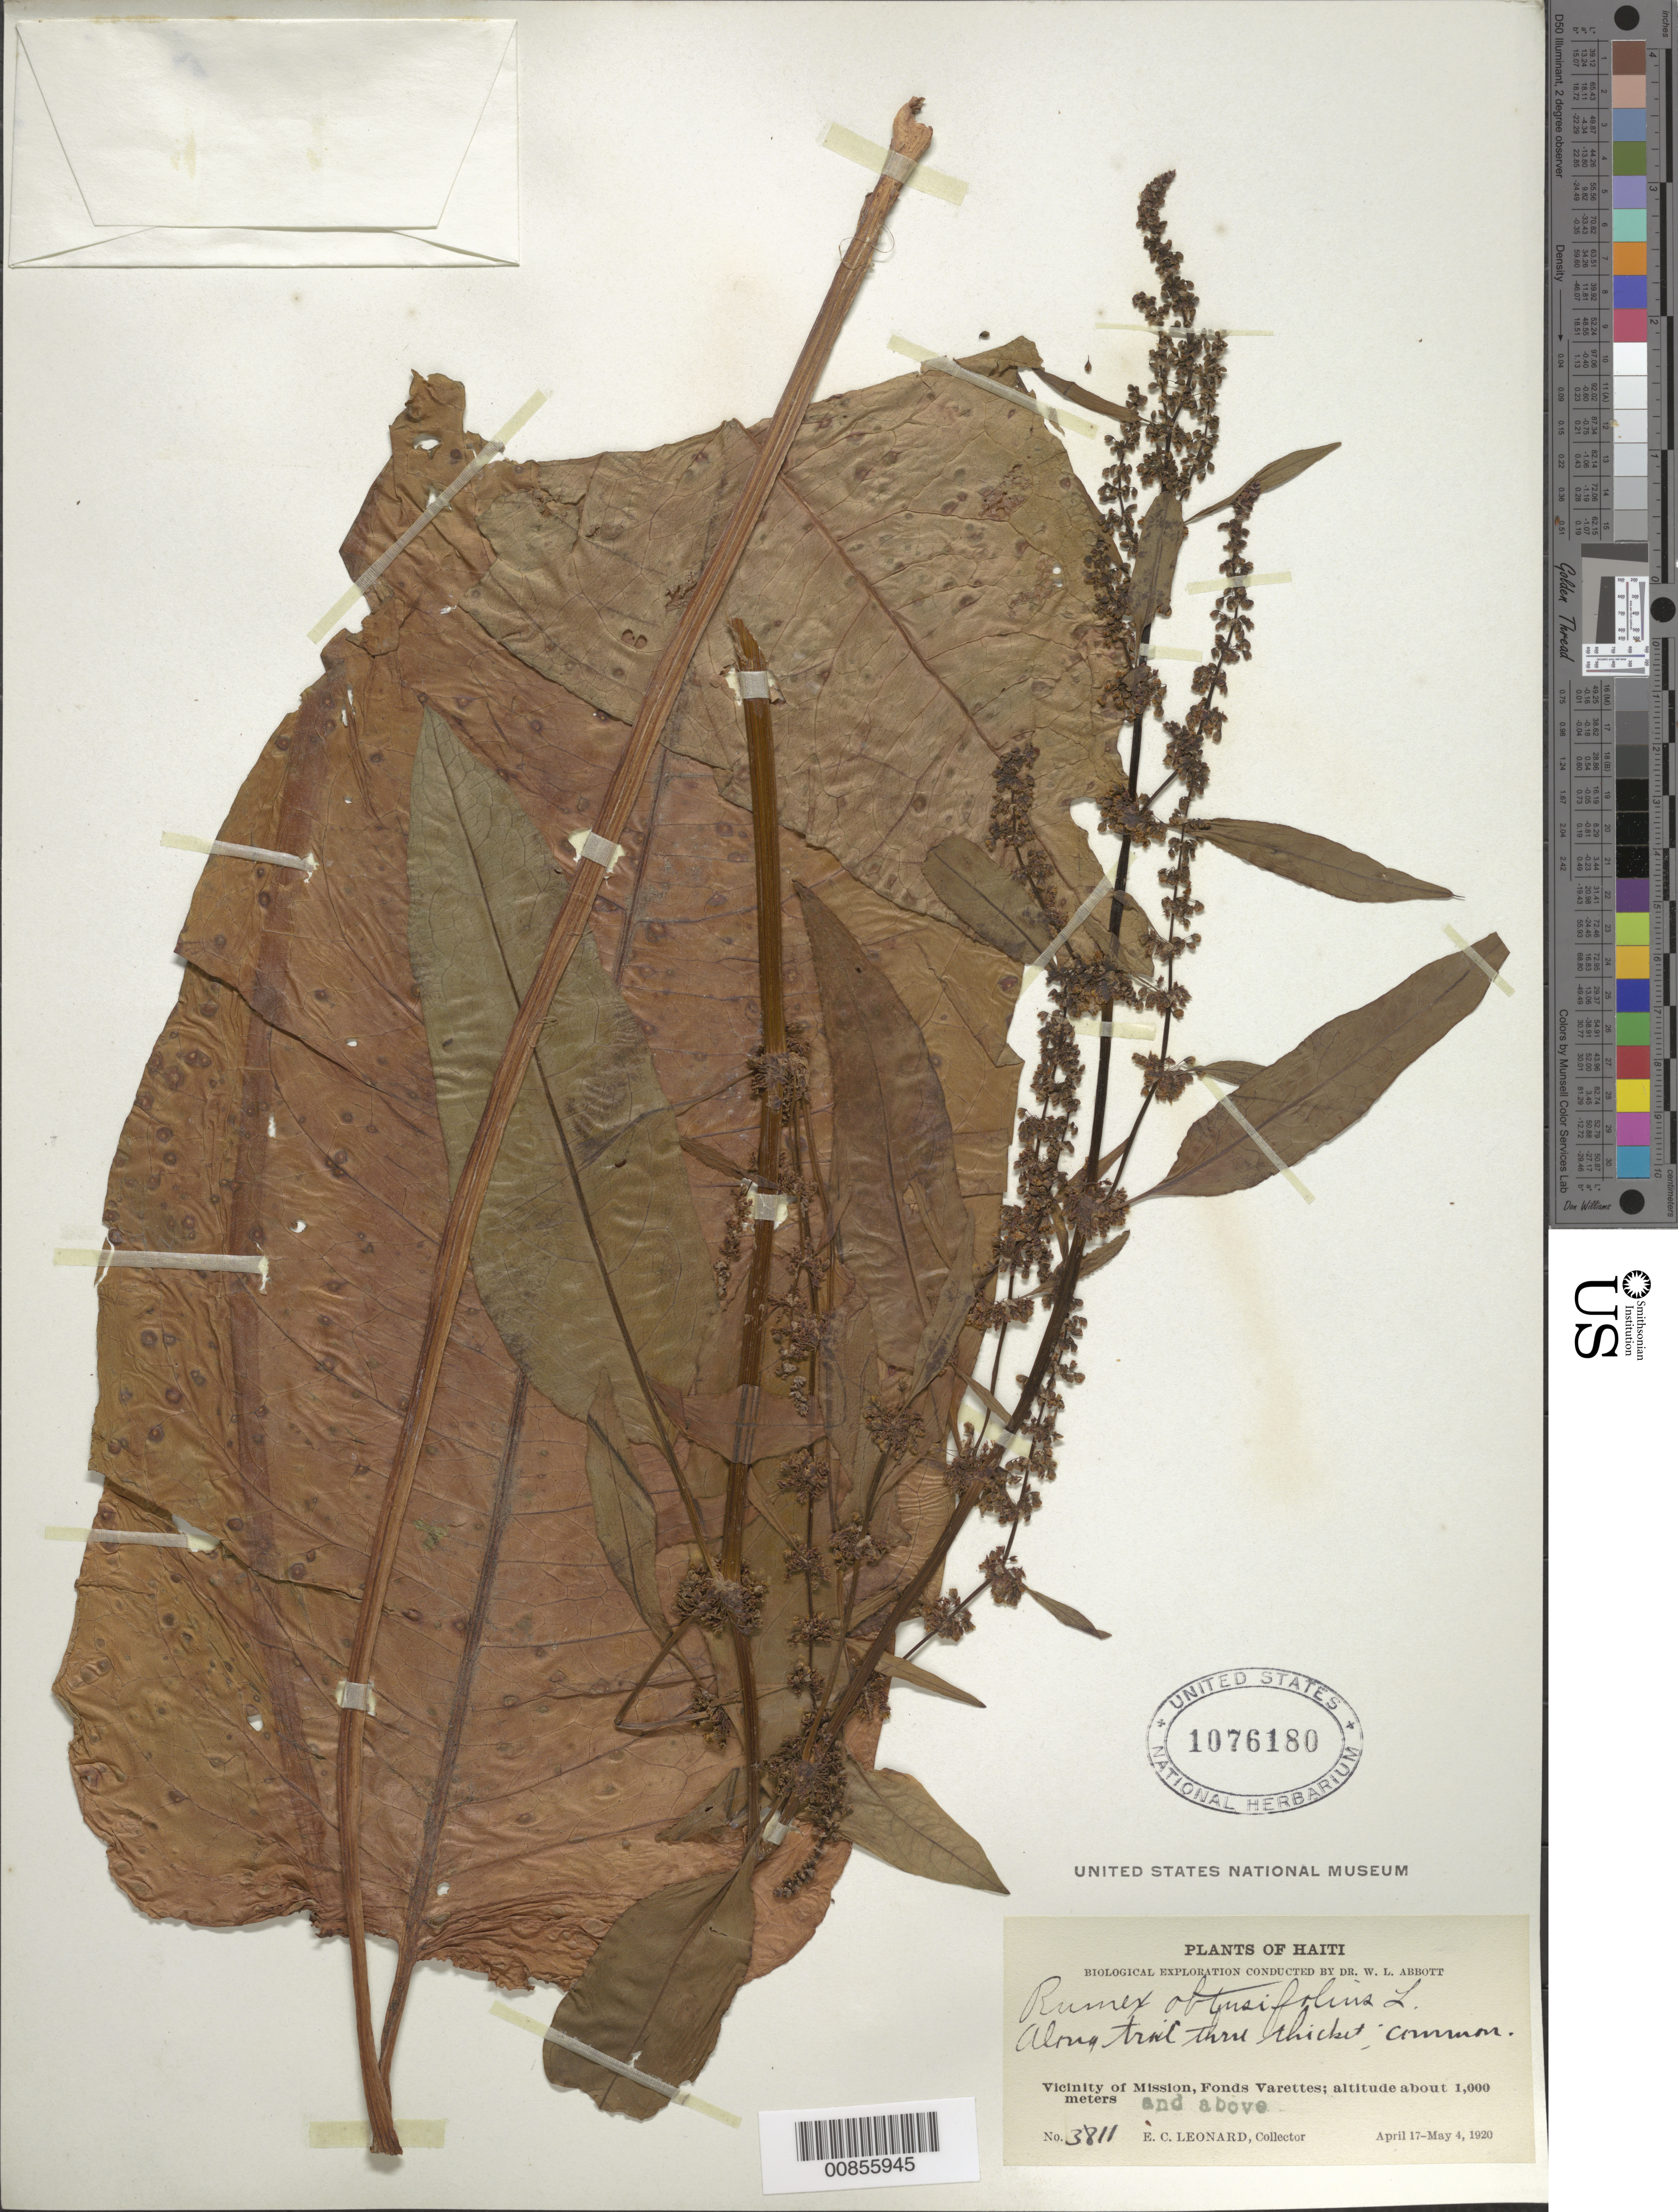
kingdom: Plantae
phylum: Tracheophyta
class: Magnoliopsida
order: Caryophyllales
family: Polygonaceae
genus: Rumex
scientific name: Rumex obtusifolius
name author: L.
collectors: E. C. Leonard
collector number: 3811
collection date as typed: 17 Apr 1920 to 04 May 1920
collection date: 1920-04-17/1920-05-04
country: Haiti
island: Hispaniola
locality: Vicinity of Mission, Fonds Varettes. Along trail thru ticket.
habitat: Along trail thru ticket.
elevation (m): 1000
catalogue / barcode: US 1076180